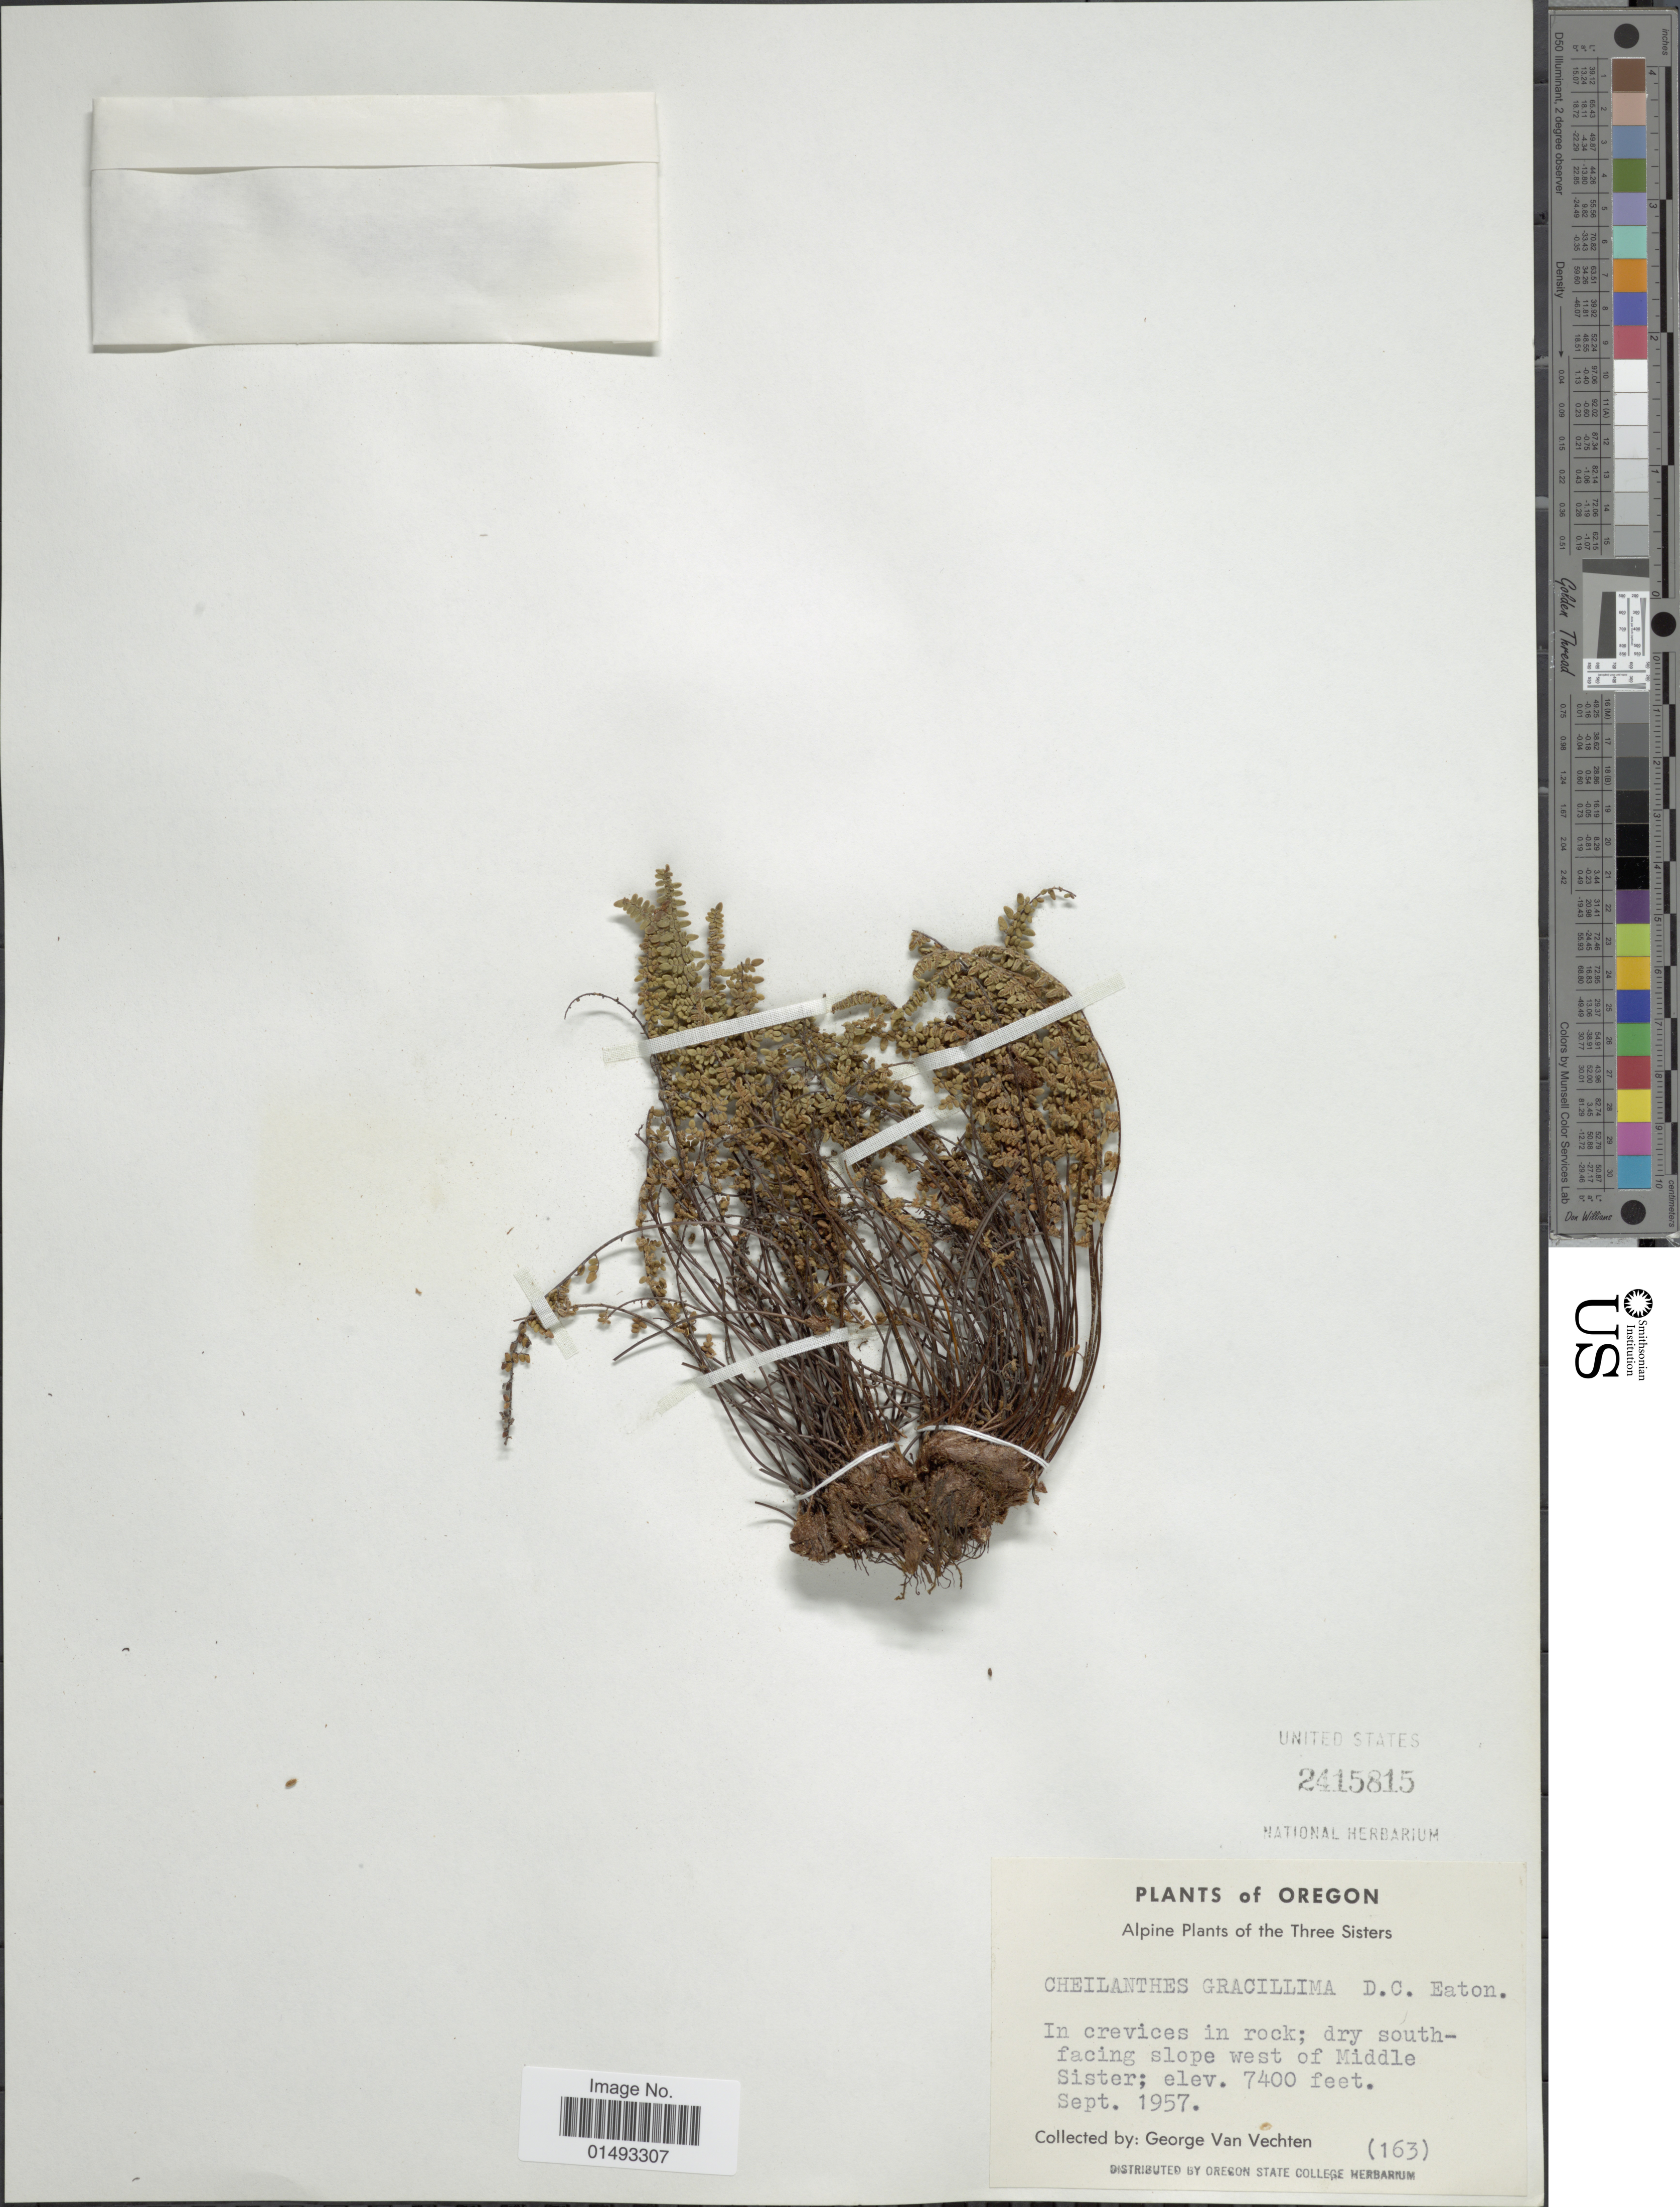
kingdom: Plantae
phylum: Tracheophyta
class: Polypodiopsida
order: Polypodiales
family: Pteridaceae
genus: Myriopteris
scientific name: Myriopteris gracillima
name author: (D.C. Eaton) J. Sm.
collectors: G. Vechten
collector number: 163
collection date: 1957-09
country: United States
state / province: Oregon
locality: In crevices in rock; dry south-facing slope west of Middle Sister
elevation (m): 2256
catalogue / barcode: US 2415815